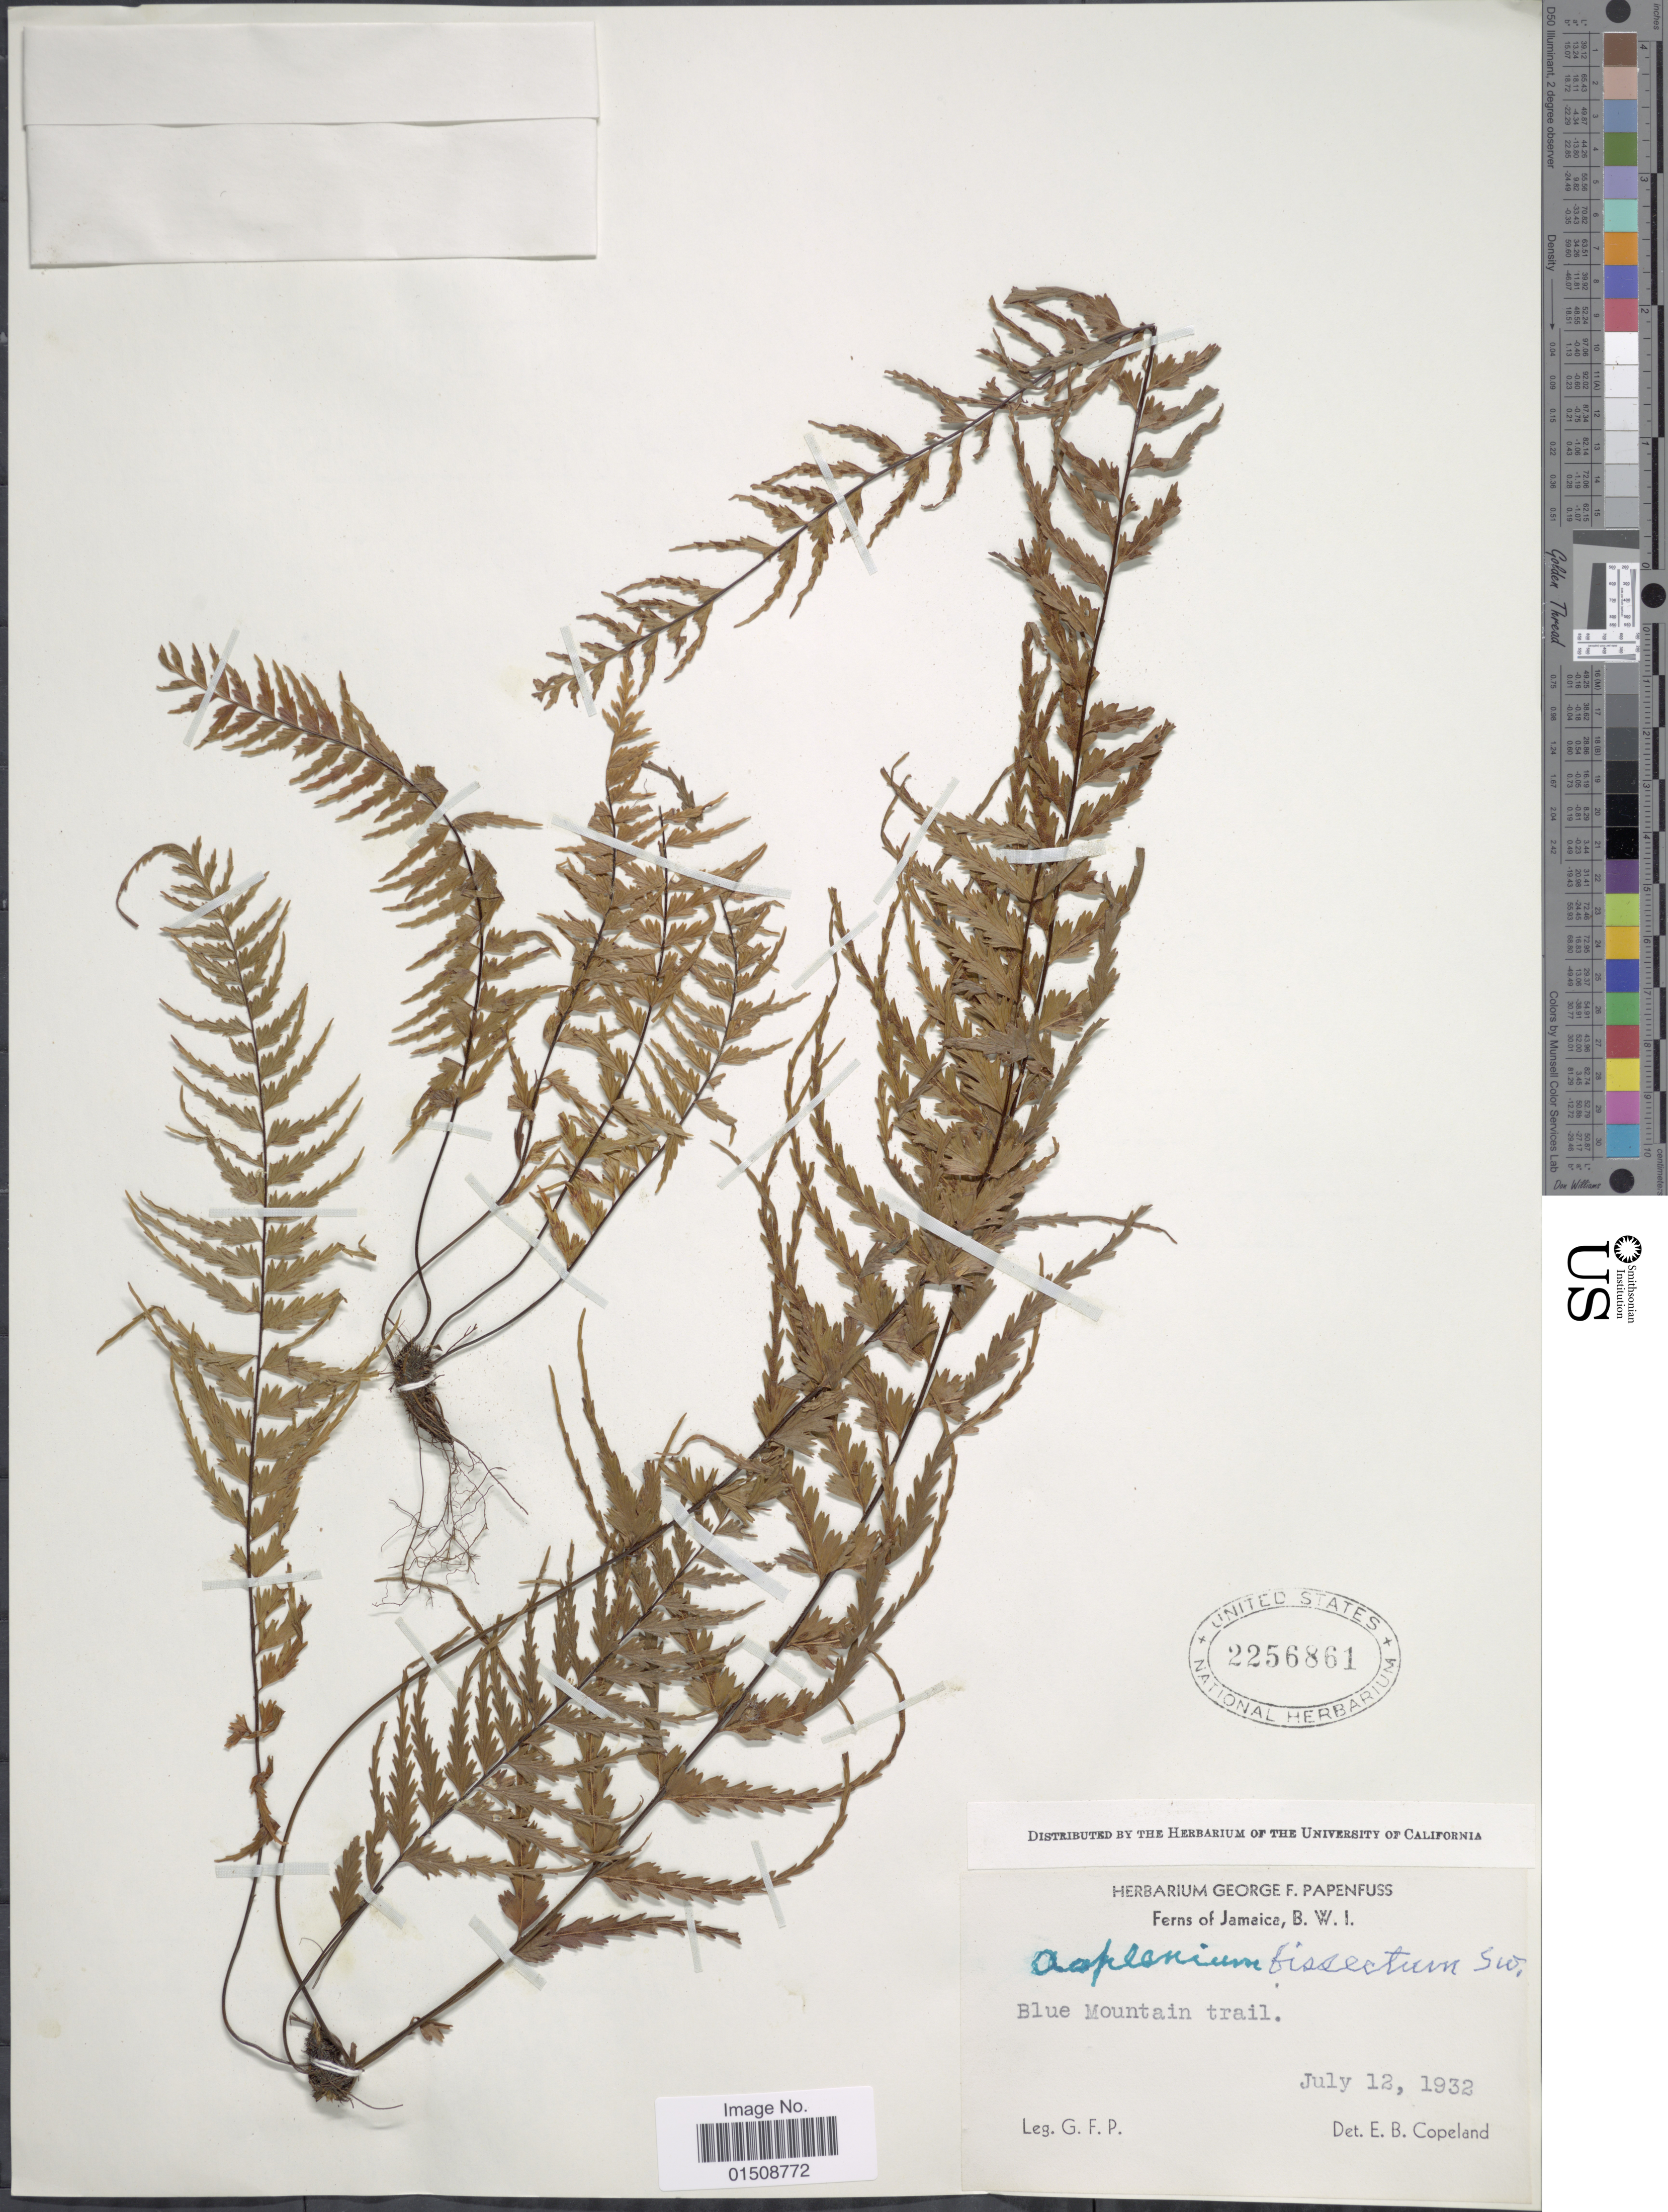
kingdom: Plantae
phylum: Tracheophyta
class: Polypodiopsida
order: Polypodiales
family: Aspleniaceae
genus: Asplenium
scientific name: Asplenium dissectum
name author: Brack. in Wilkes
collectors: G. Papenfuss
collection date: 1932-07-12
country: Jamaica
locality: Blue Mountain trail. Jamaica, B.W.I.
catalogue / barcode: US 2256861